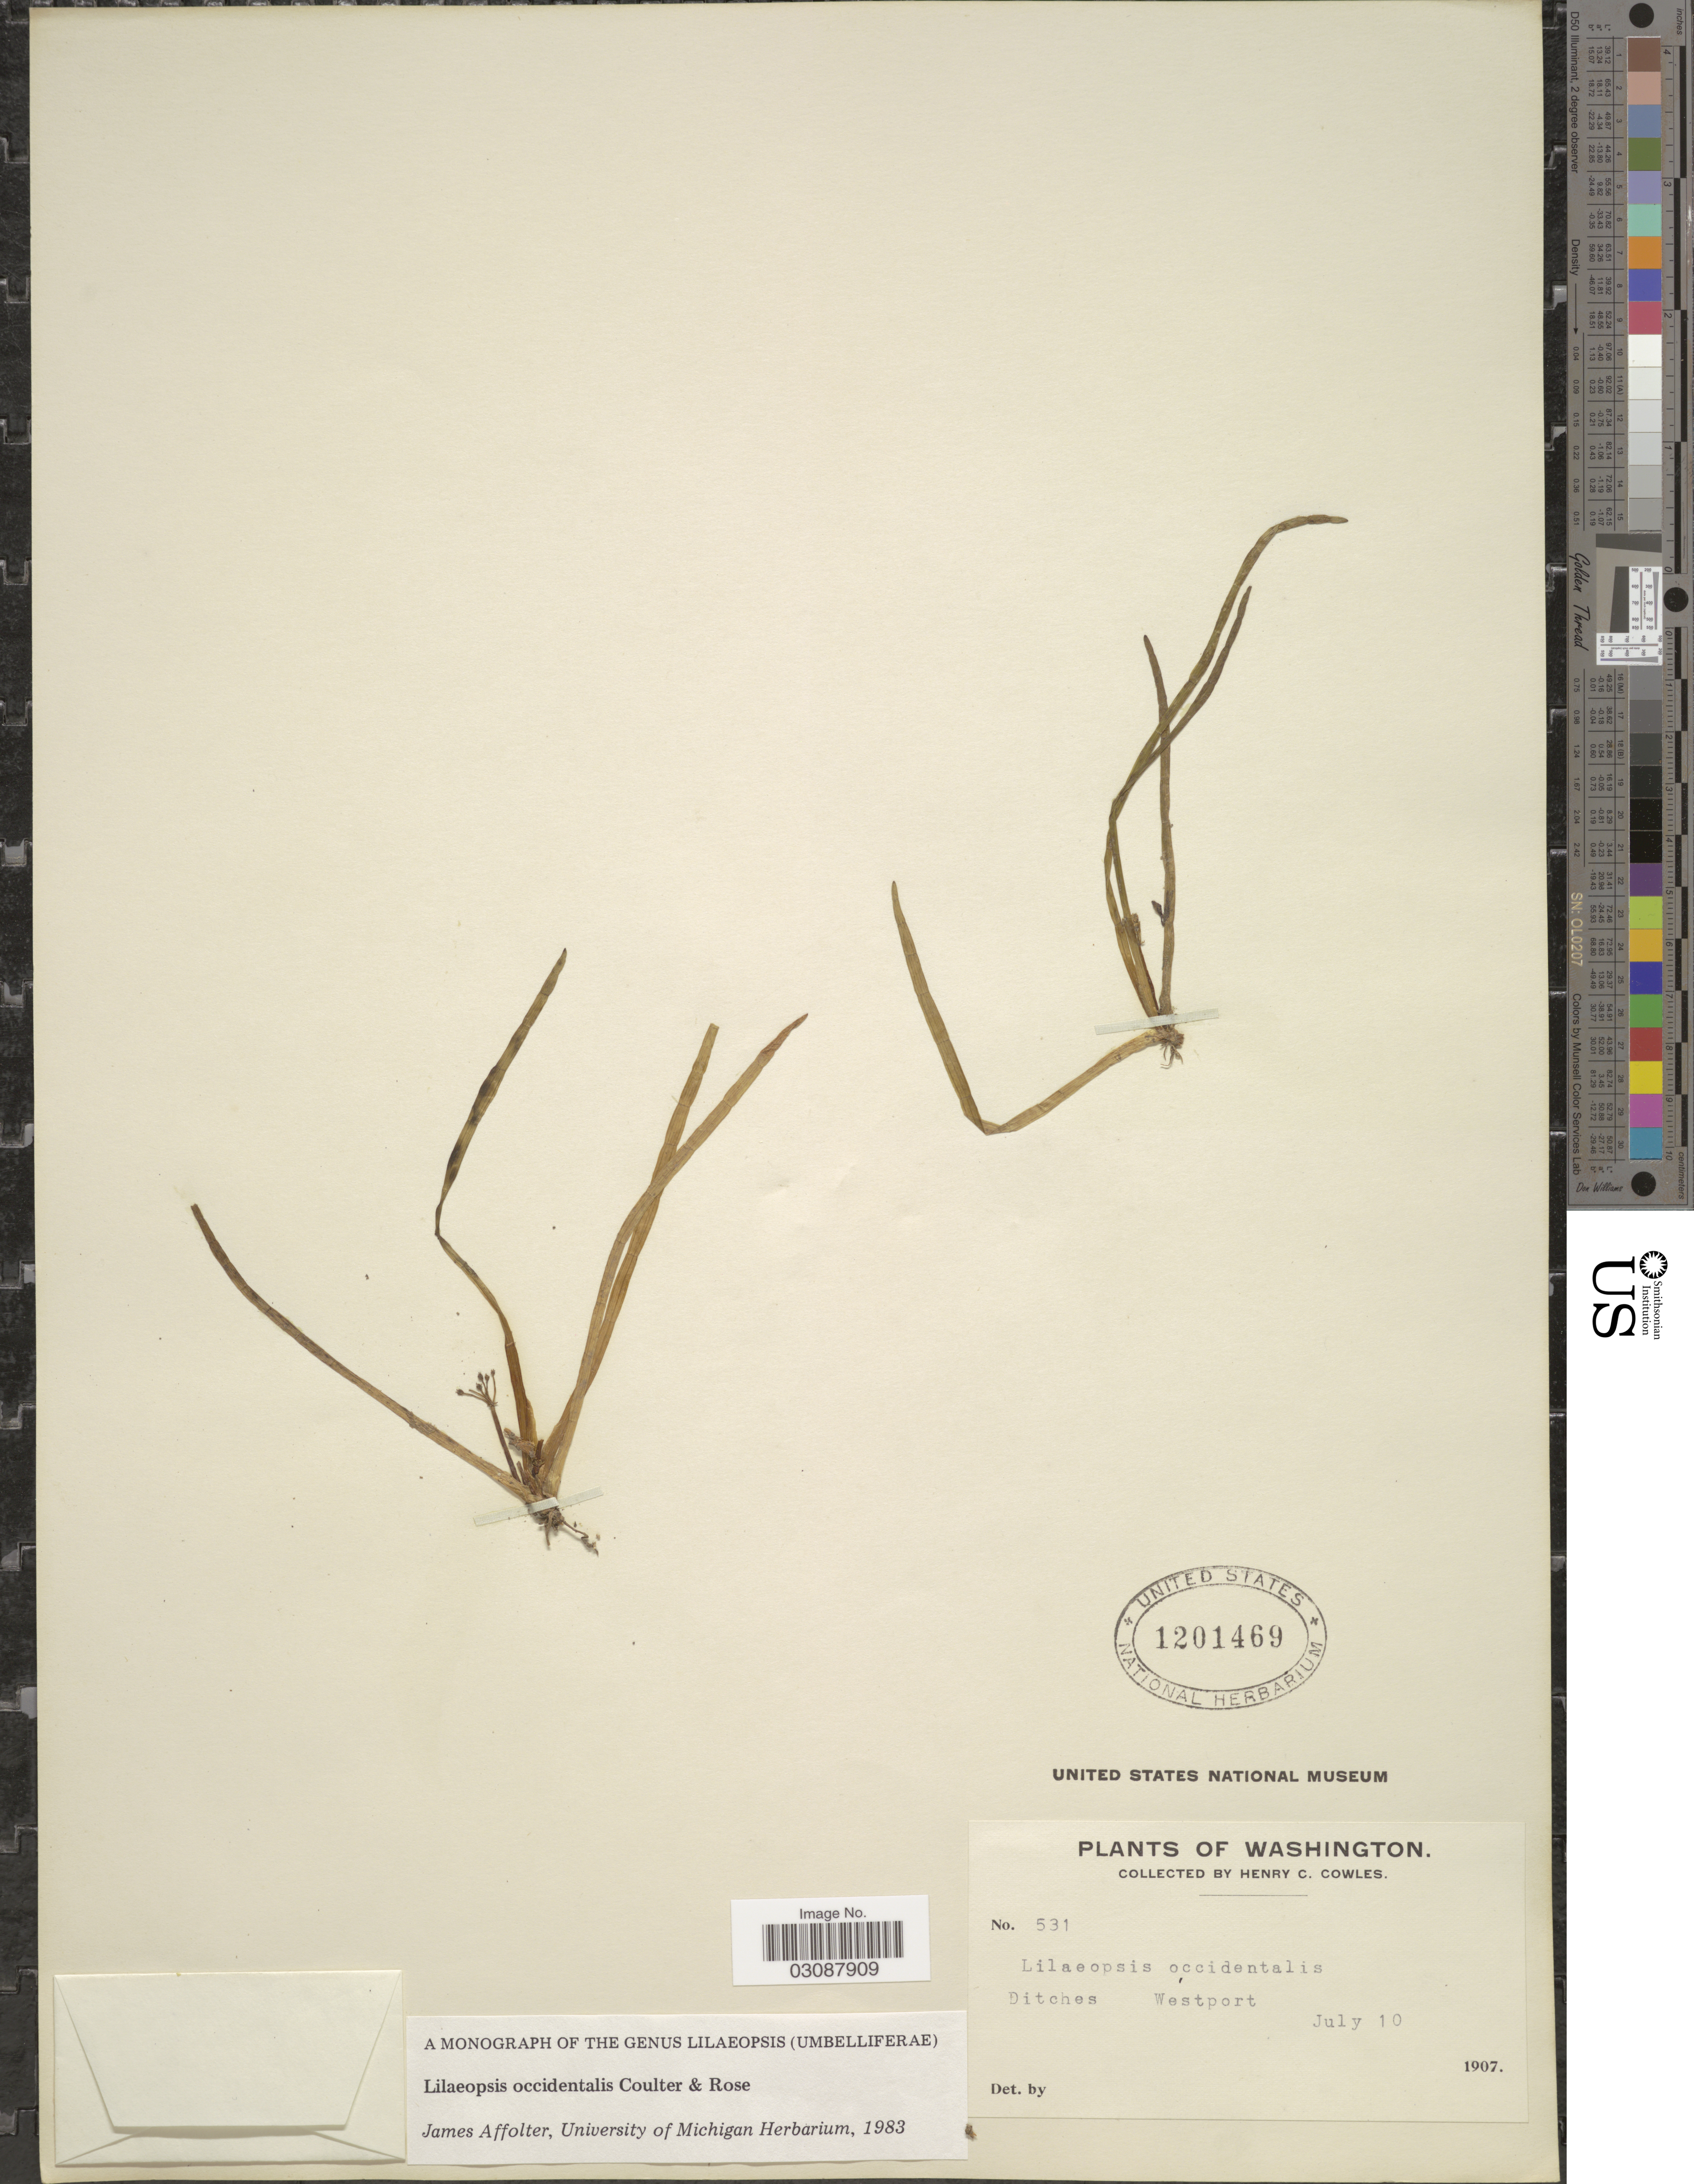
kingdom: Plantae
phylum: Tracheophyta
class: Magnoliopsida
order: Apiales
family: Apiaceae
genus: Lilaeopsis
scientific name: Lilaeopsis occidentalis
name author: J.M. Coult. & Rose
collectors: H. Cowles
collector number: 531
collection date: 1907-07-10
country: United States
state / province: Washington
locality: Ditches Westport.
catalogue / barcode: US 1201469